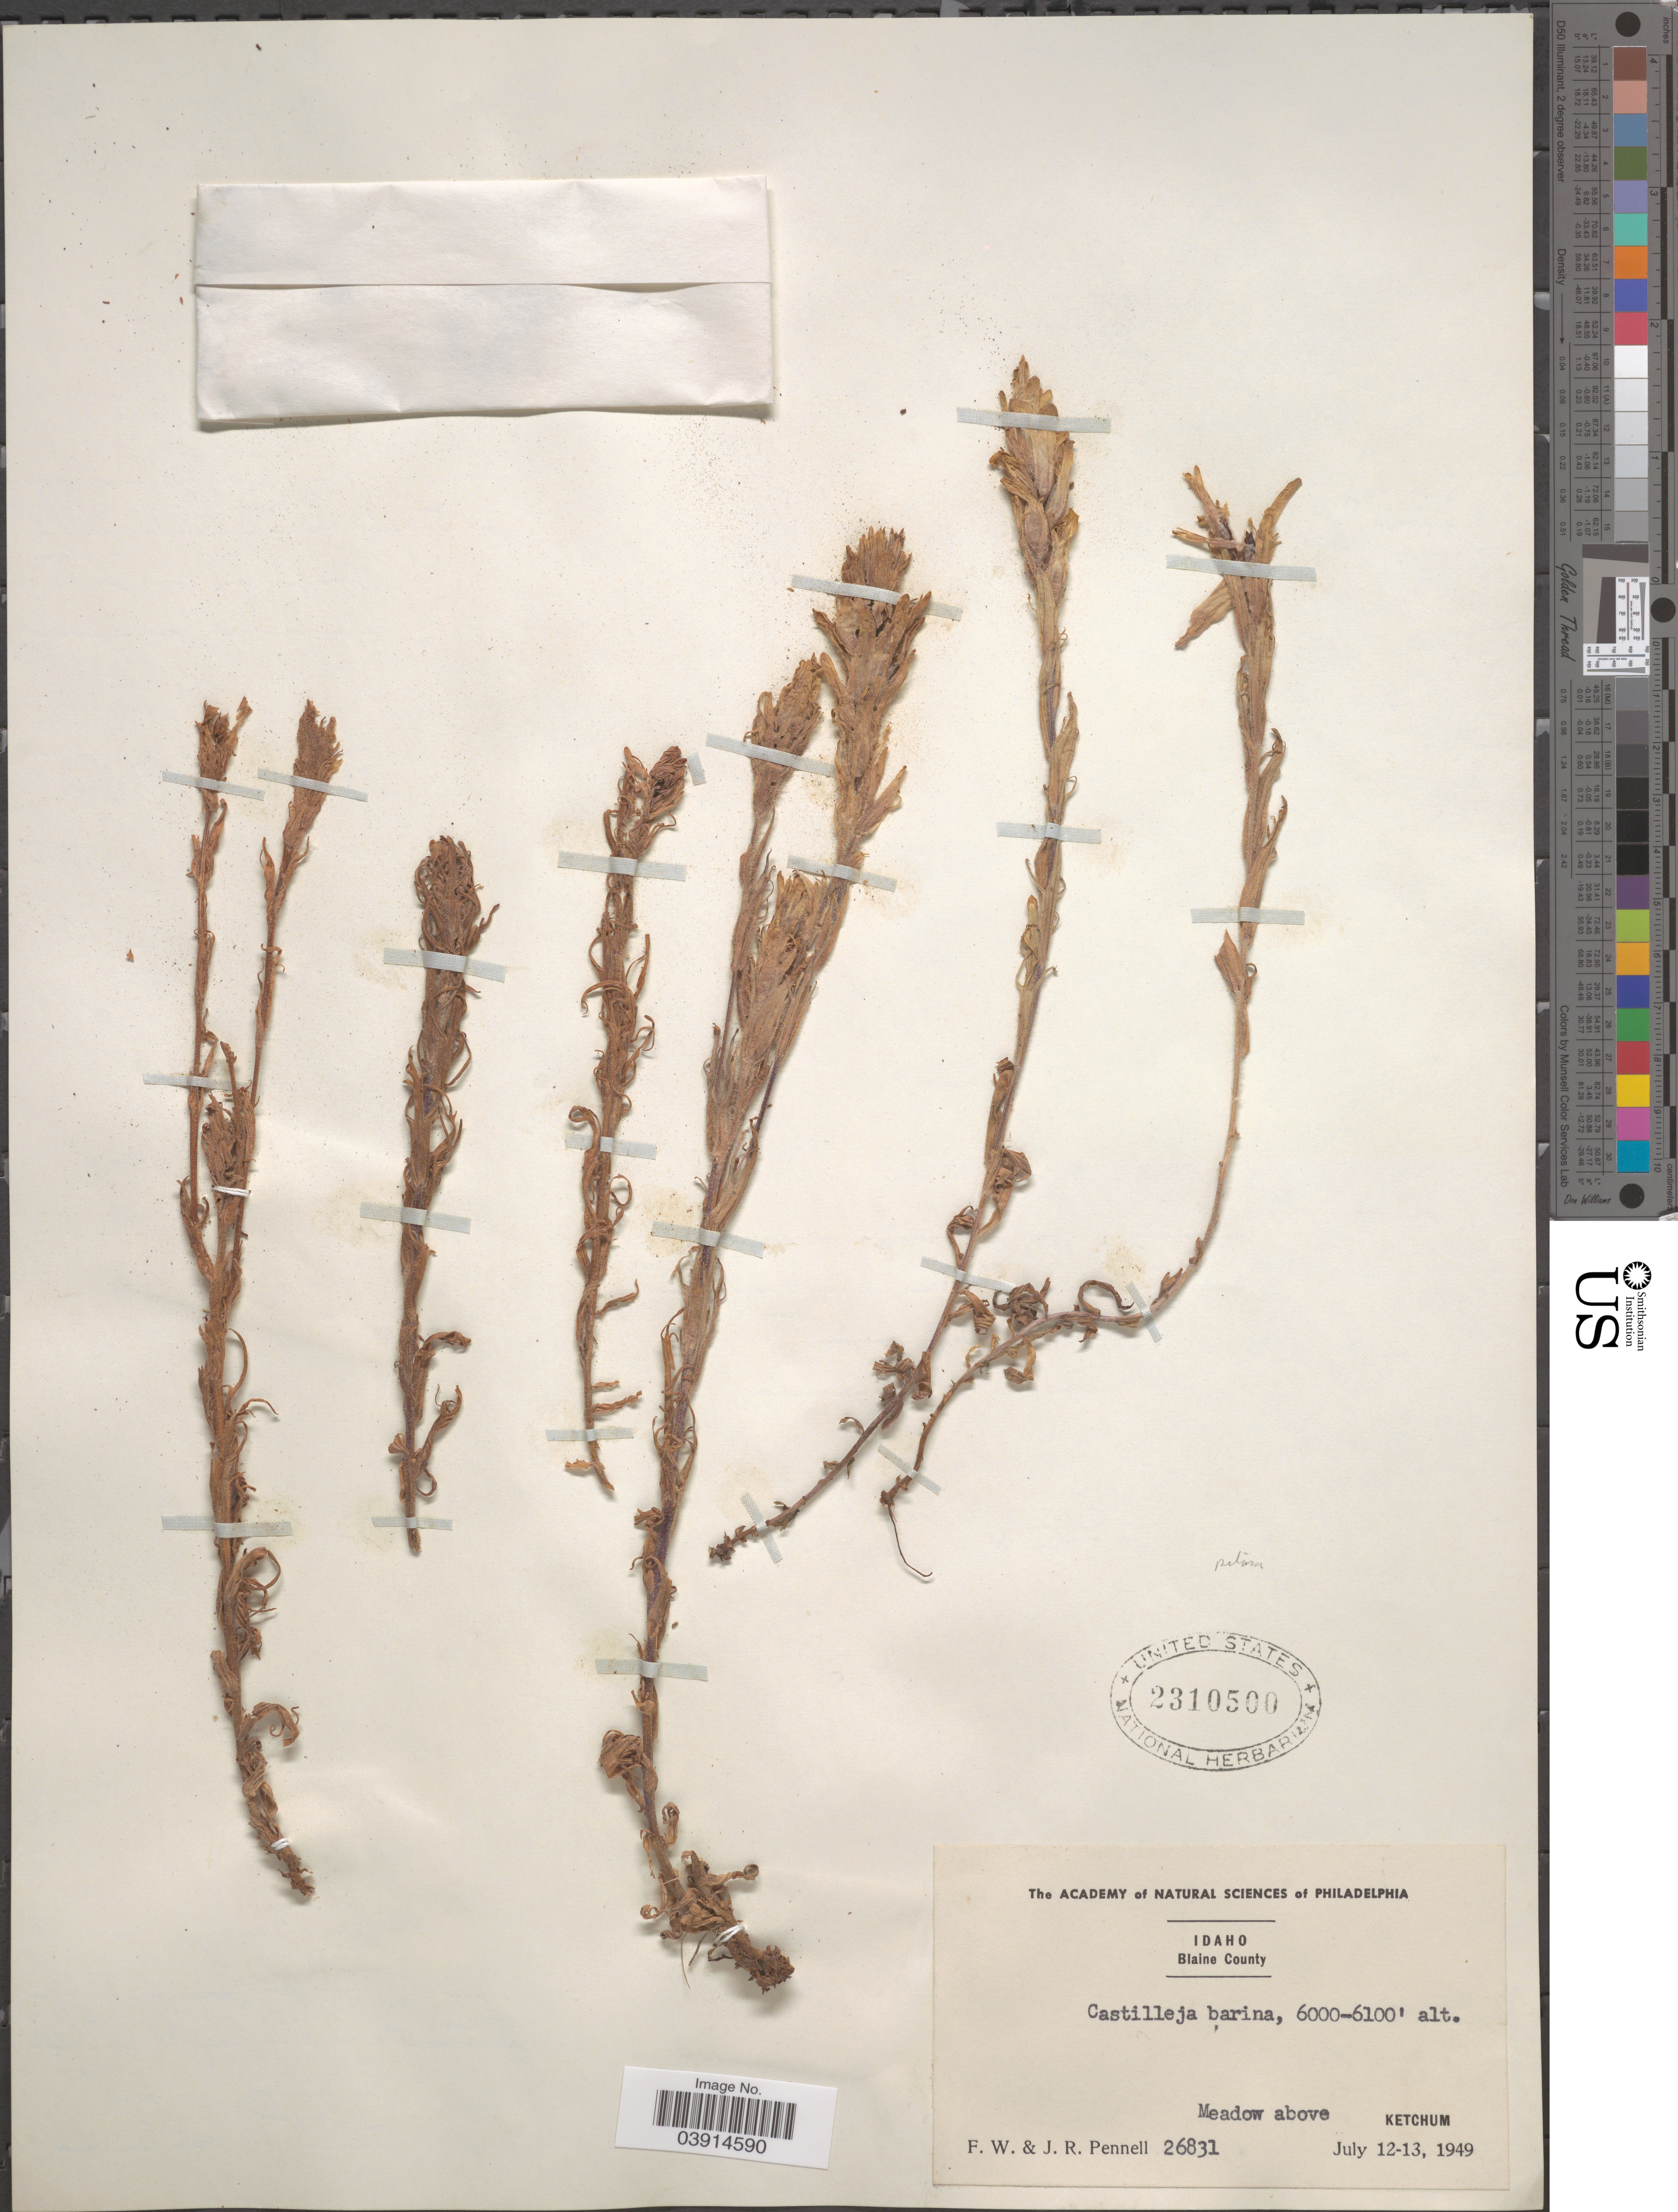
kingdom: Plantae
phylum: Tracheophyta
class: Magnoliopsida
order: Lamiales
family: Orobanchaceae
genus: Castilleja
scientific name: Castilleja sp.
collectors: F. W. Pennell & J. Pennell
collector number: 26831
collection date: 1949-07-12/1949-07-13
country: United States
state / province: Idaho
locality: Blaine County. Meadow above Ketchum.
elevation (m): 1829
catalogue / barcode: US 2310500